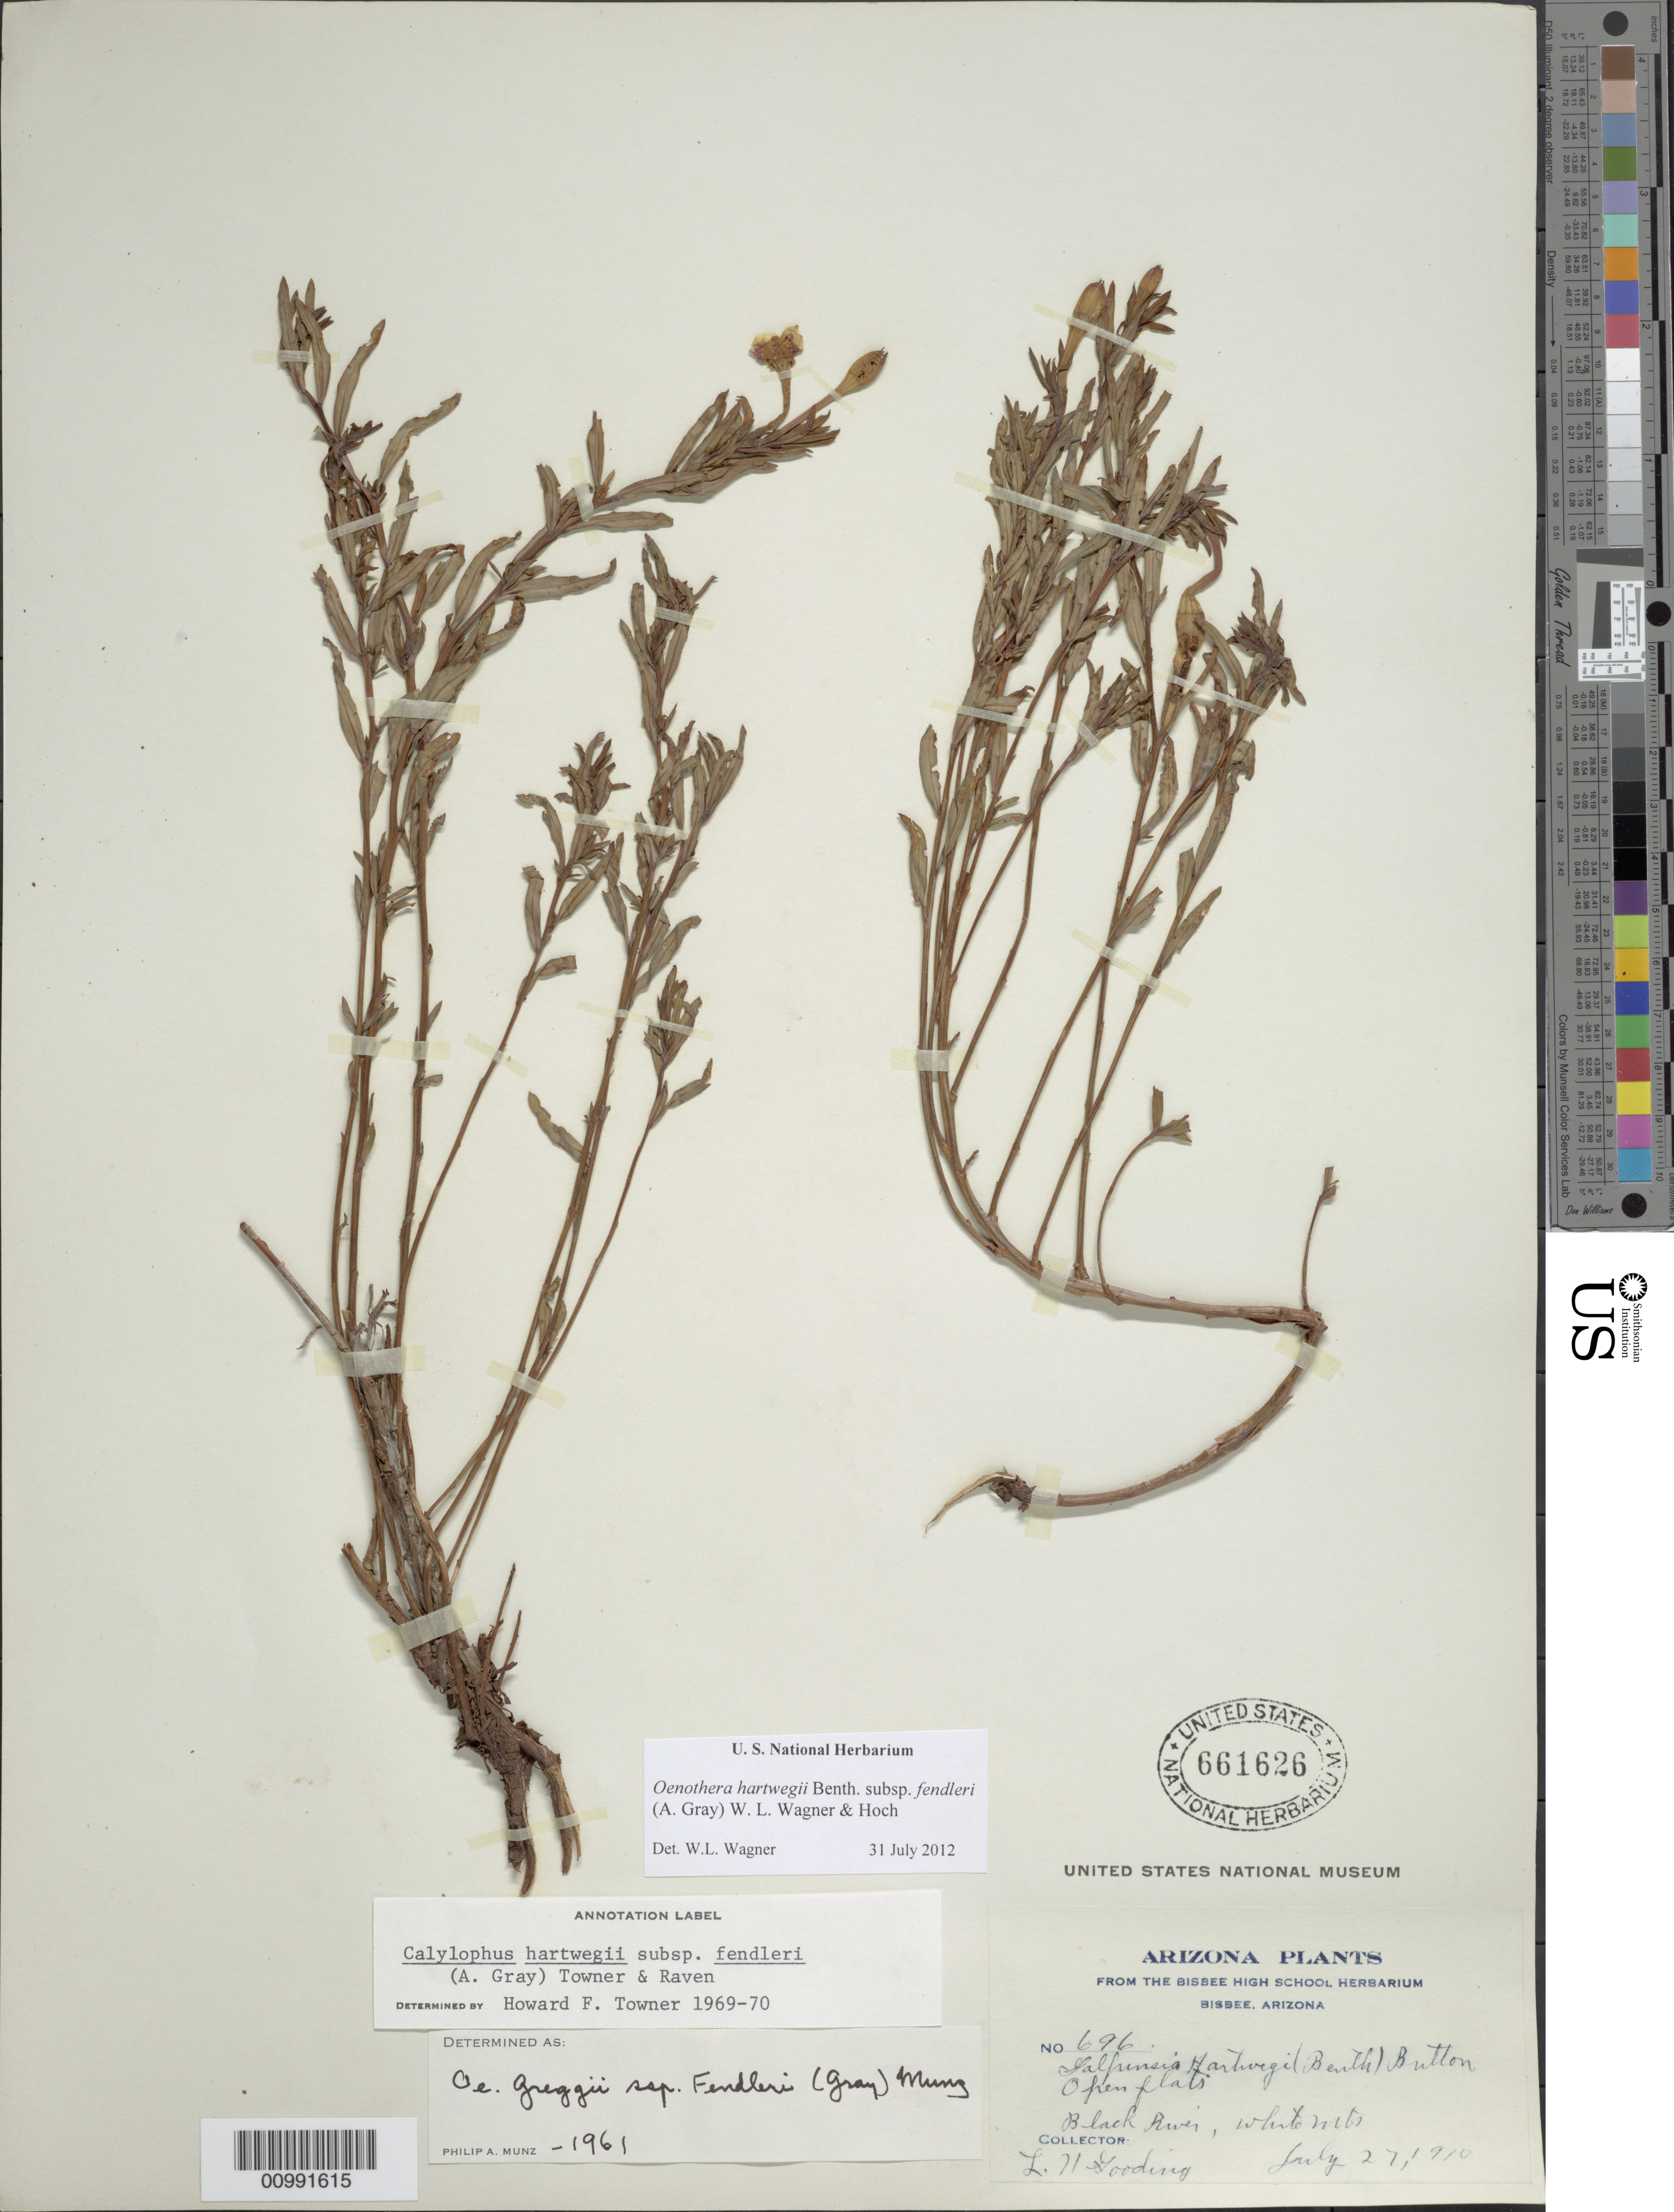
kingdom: Plantae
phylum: Tracheophyta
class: Magnoliopsida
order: Myrtales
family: Onagraceae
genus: Oenothera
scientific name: Oenothera hartwegii subsp. fendleri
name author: (A. Gray) W.L. Wagner & Hoch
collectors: L. N. Goodding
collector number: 696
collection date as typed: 27 Jul 1910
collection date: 1910-07-27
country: United States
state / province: Arizona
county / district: Navajo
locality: Black River, White Mountains. Open flats.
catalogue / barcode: US 661626